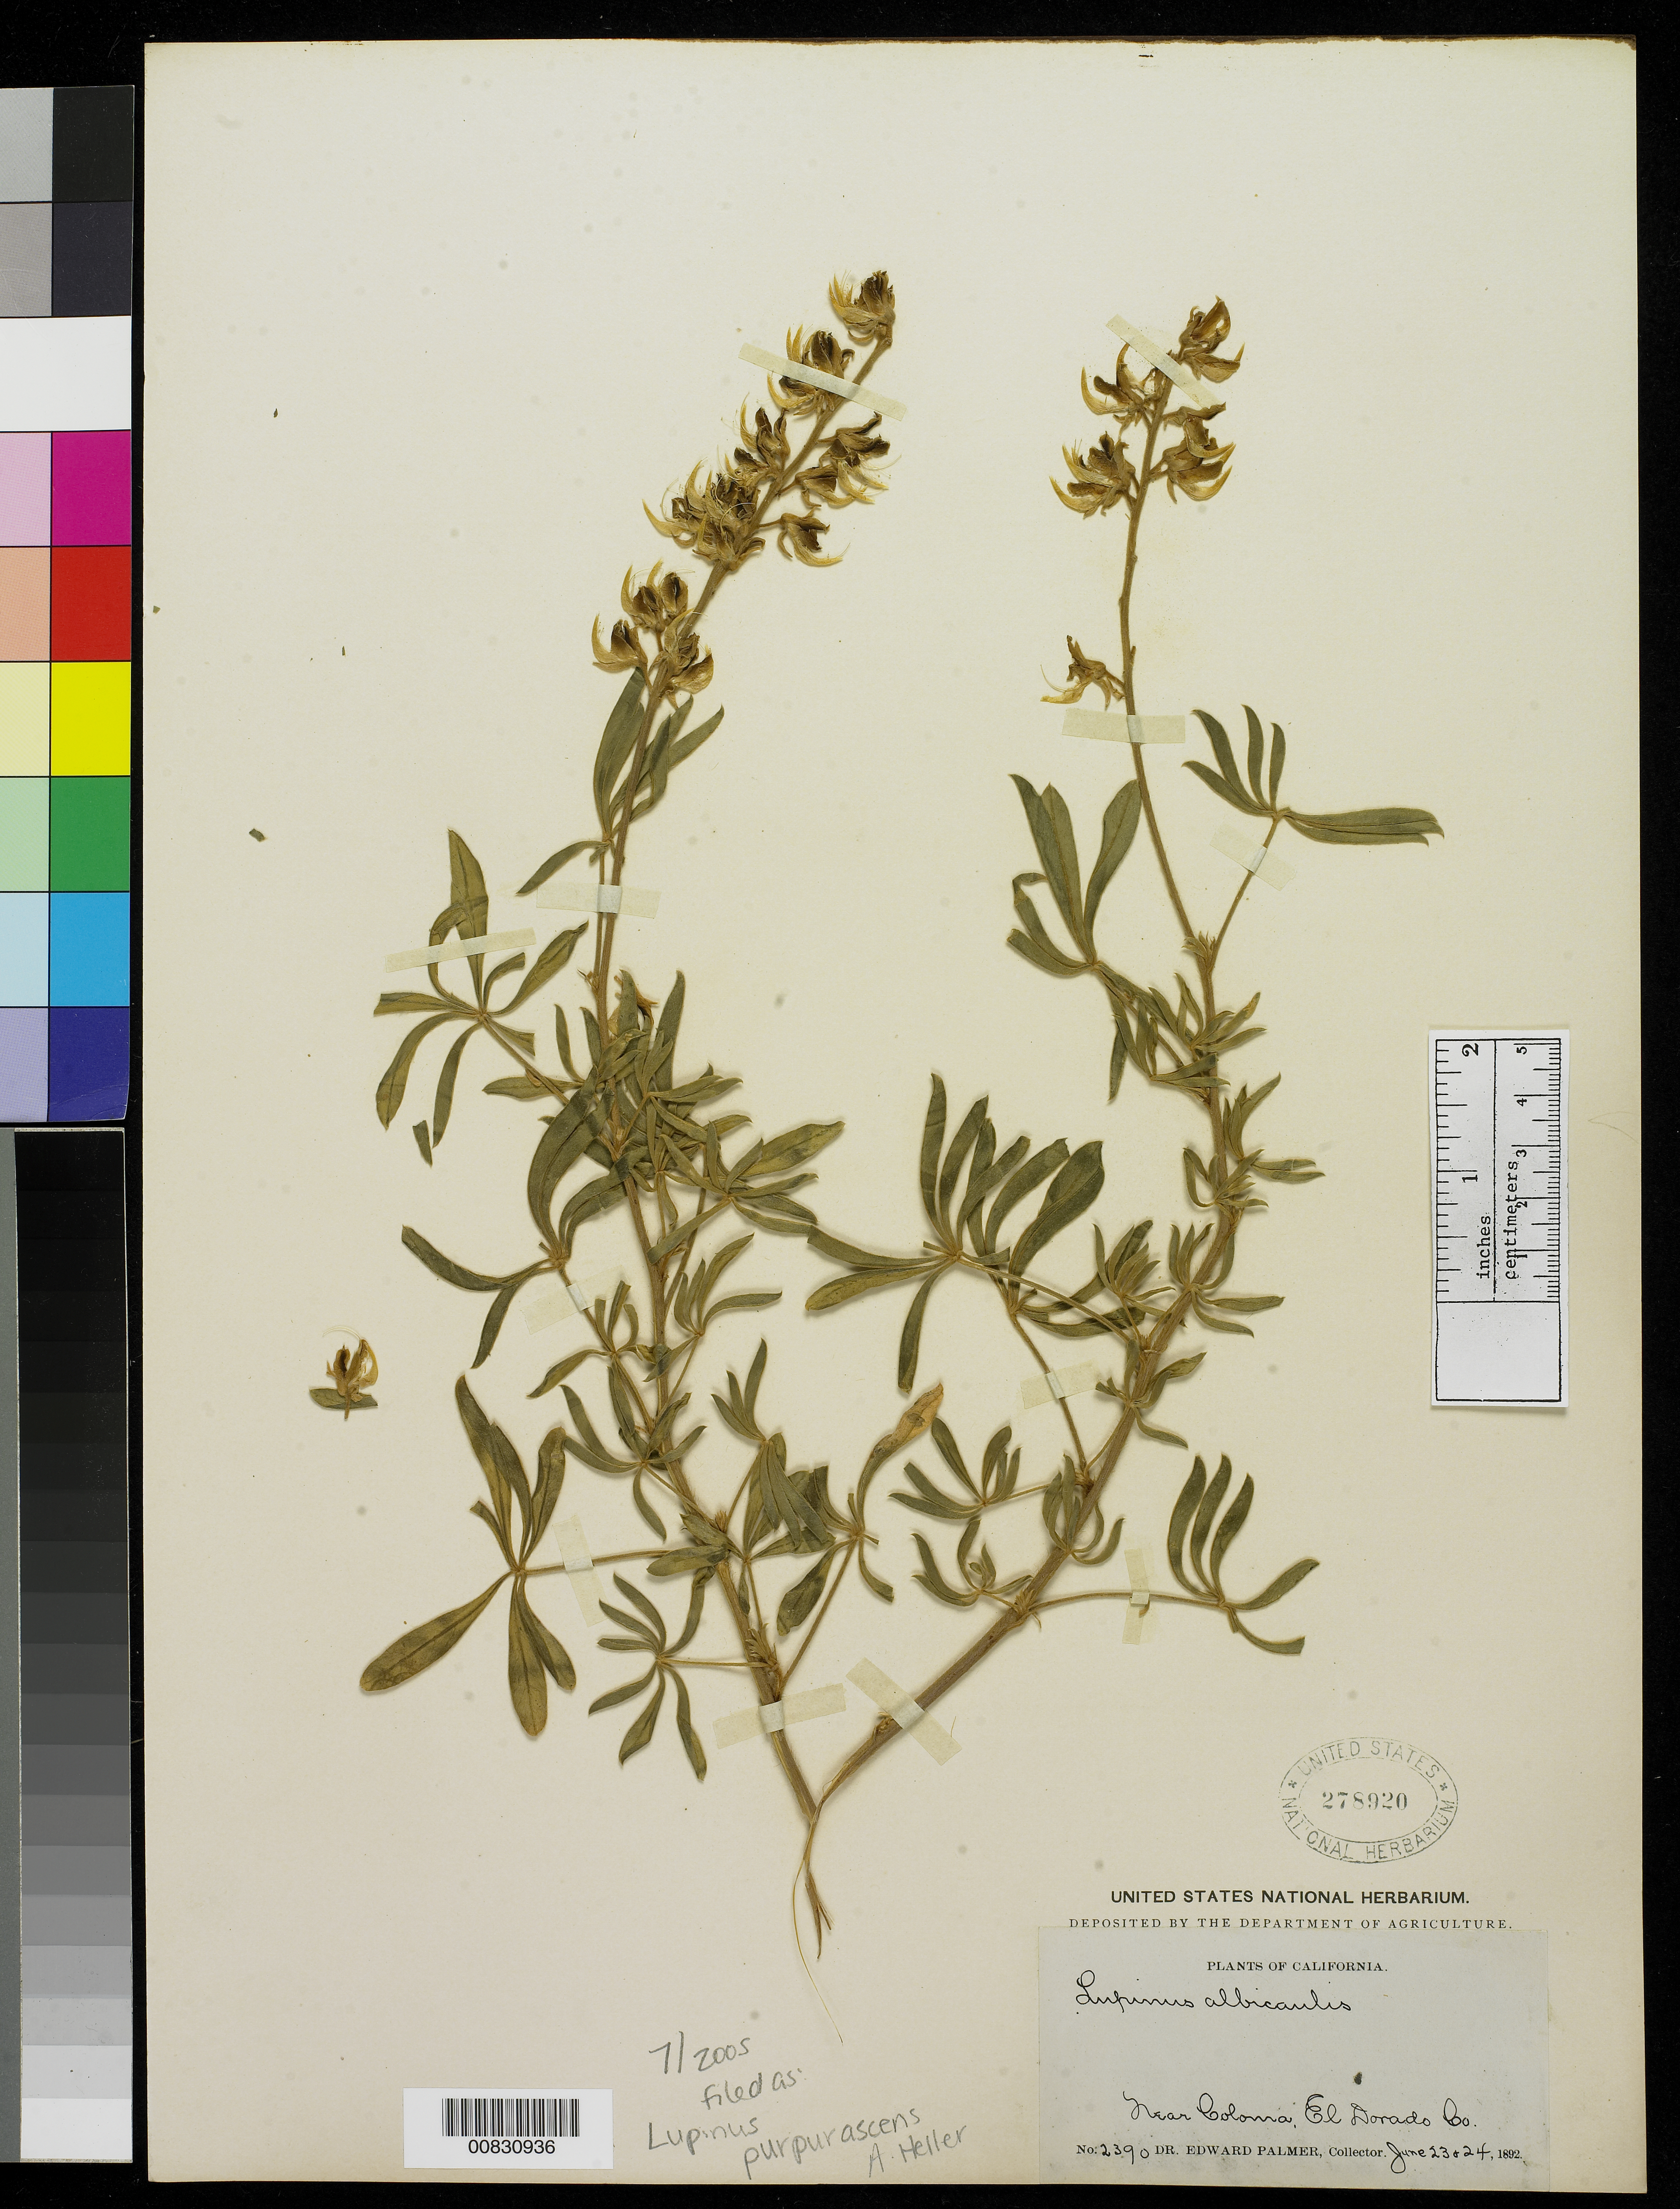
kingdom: Plantae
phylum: Tracheophyta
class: Magnoliopsida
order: Fabales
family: Fabaceae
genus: Lupinus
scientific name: Lupinus purpurascens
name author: A. Heller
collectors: E. Palmer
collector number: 2390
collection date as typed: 23 Jun 1892 to 24 Jun 1892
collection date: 1892-06-23/1892-06-24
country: United States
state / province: California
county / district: El Dorado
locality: Near Coloma, Eldorado County.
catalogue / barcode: US 278920